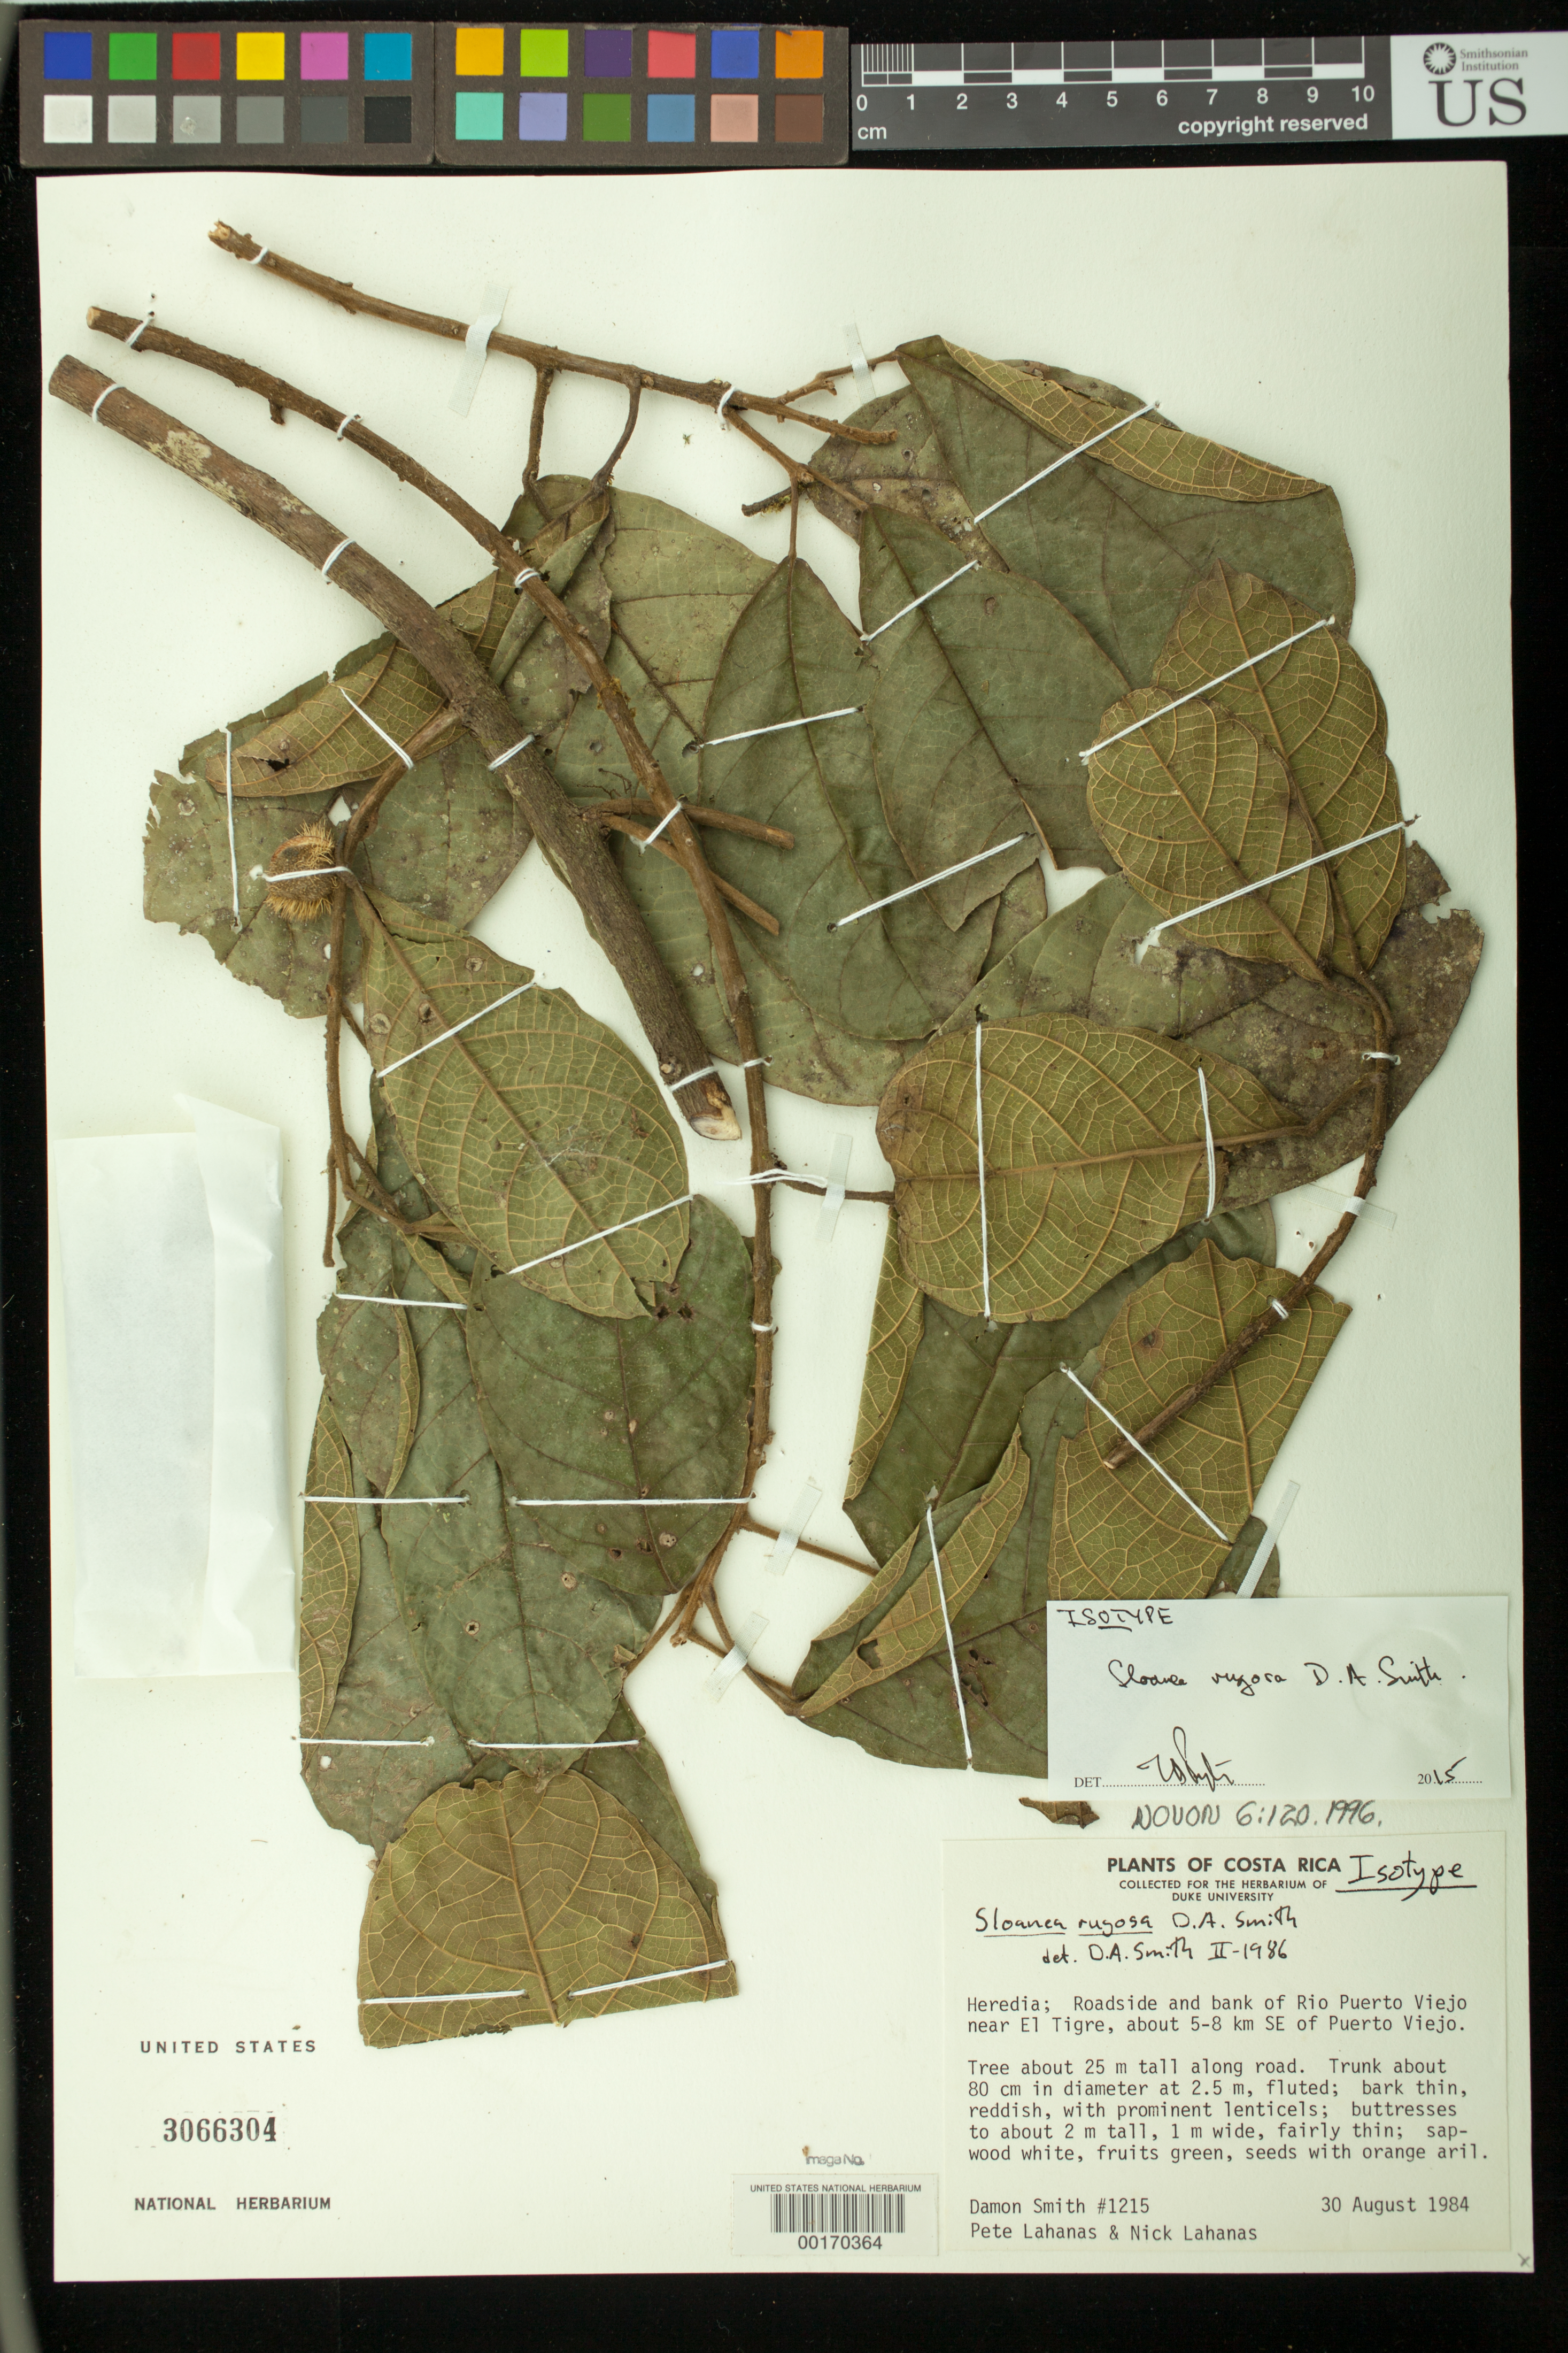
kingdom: Plantae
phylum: Tracheophyta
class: Magnoliopsida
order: Oxalidales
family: Elaeocarpaceae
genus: Sloanea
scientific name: Sloanea rugosa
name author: Dam. A. Sm.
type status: Isotype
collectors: D. A. Smith, P. Lahanas & N. Lahanas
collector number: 1215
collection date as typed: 30 Aug 1984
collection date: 1984-08-30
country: Costa Rica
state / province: Heredia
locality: Road side & bank of Rio Puerto Viejo near El Tigre, ca. 5-8 km SE of Puerto Viejo.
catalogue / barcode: US 3066304